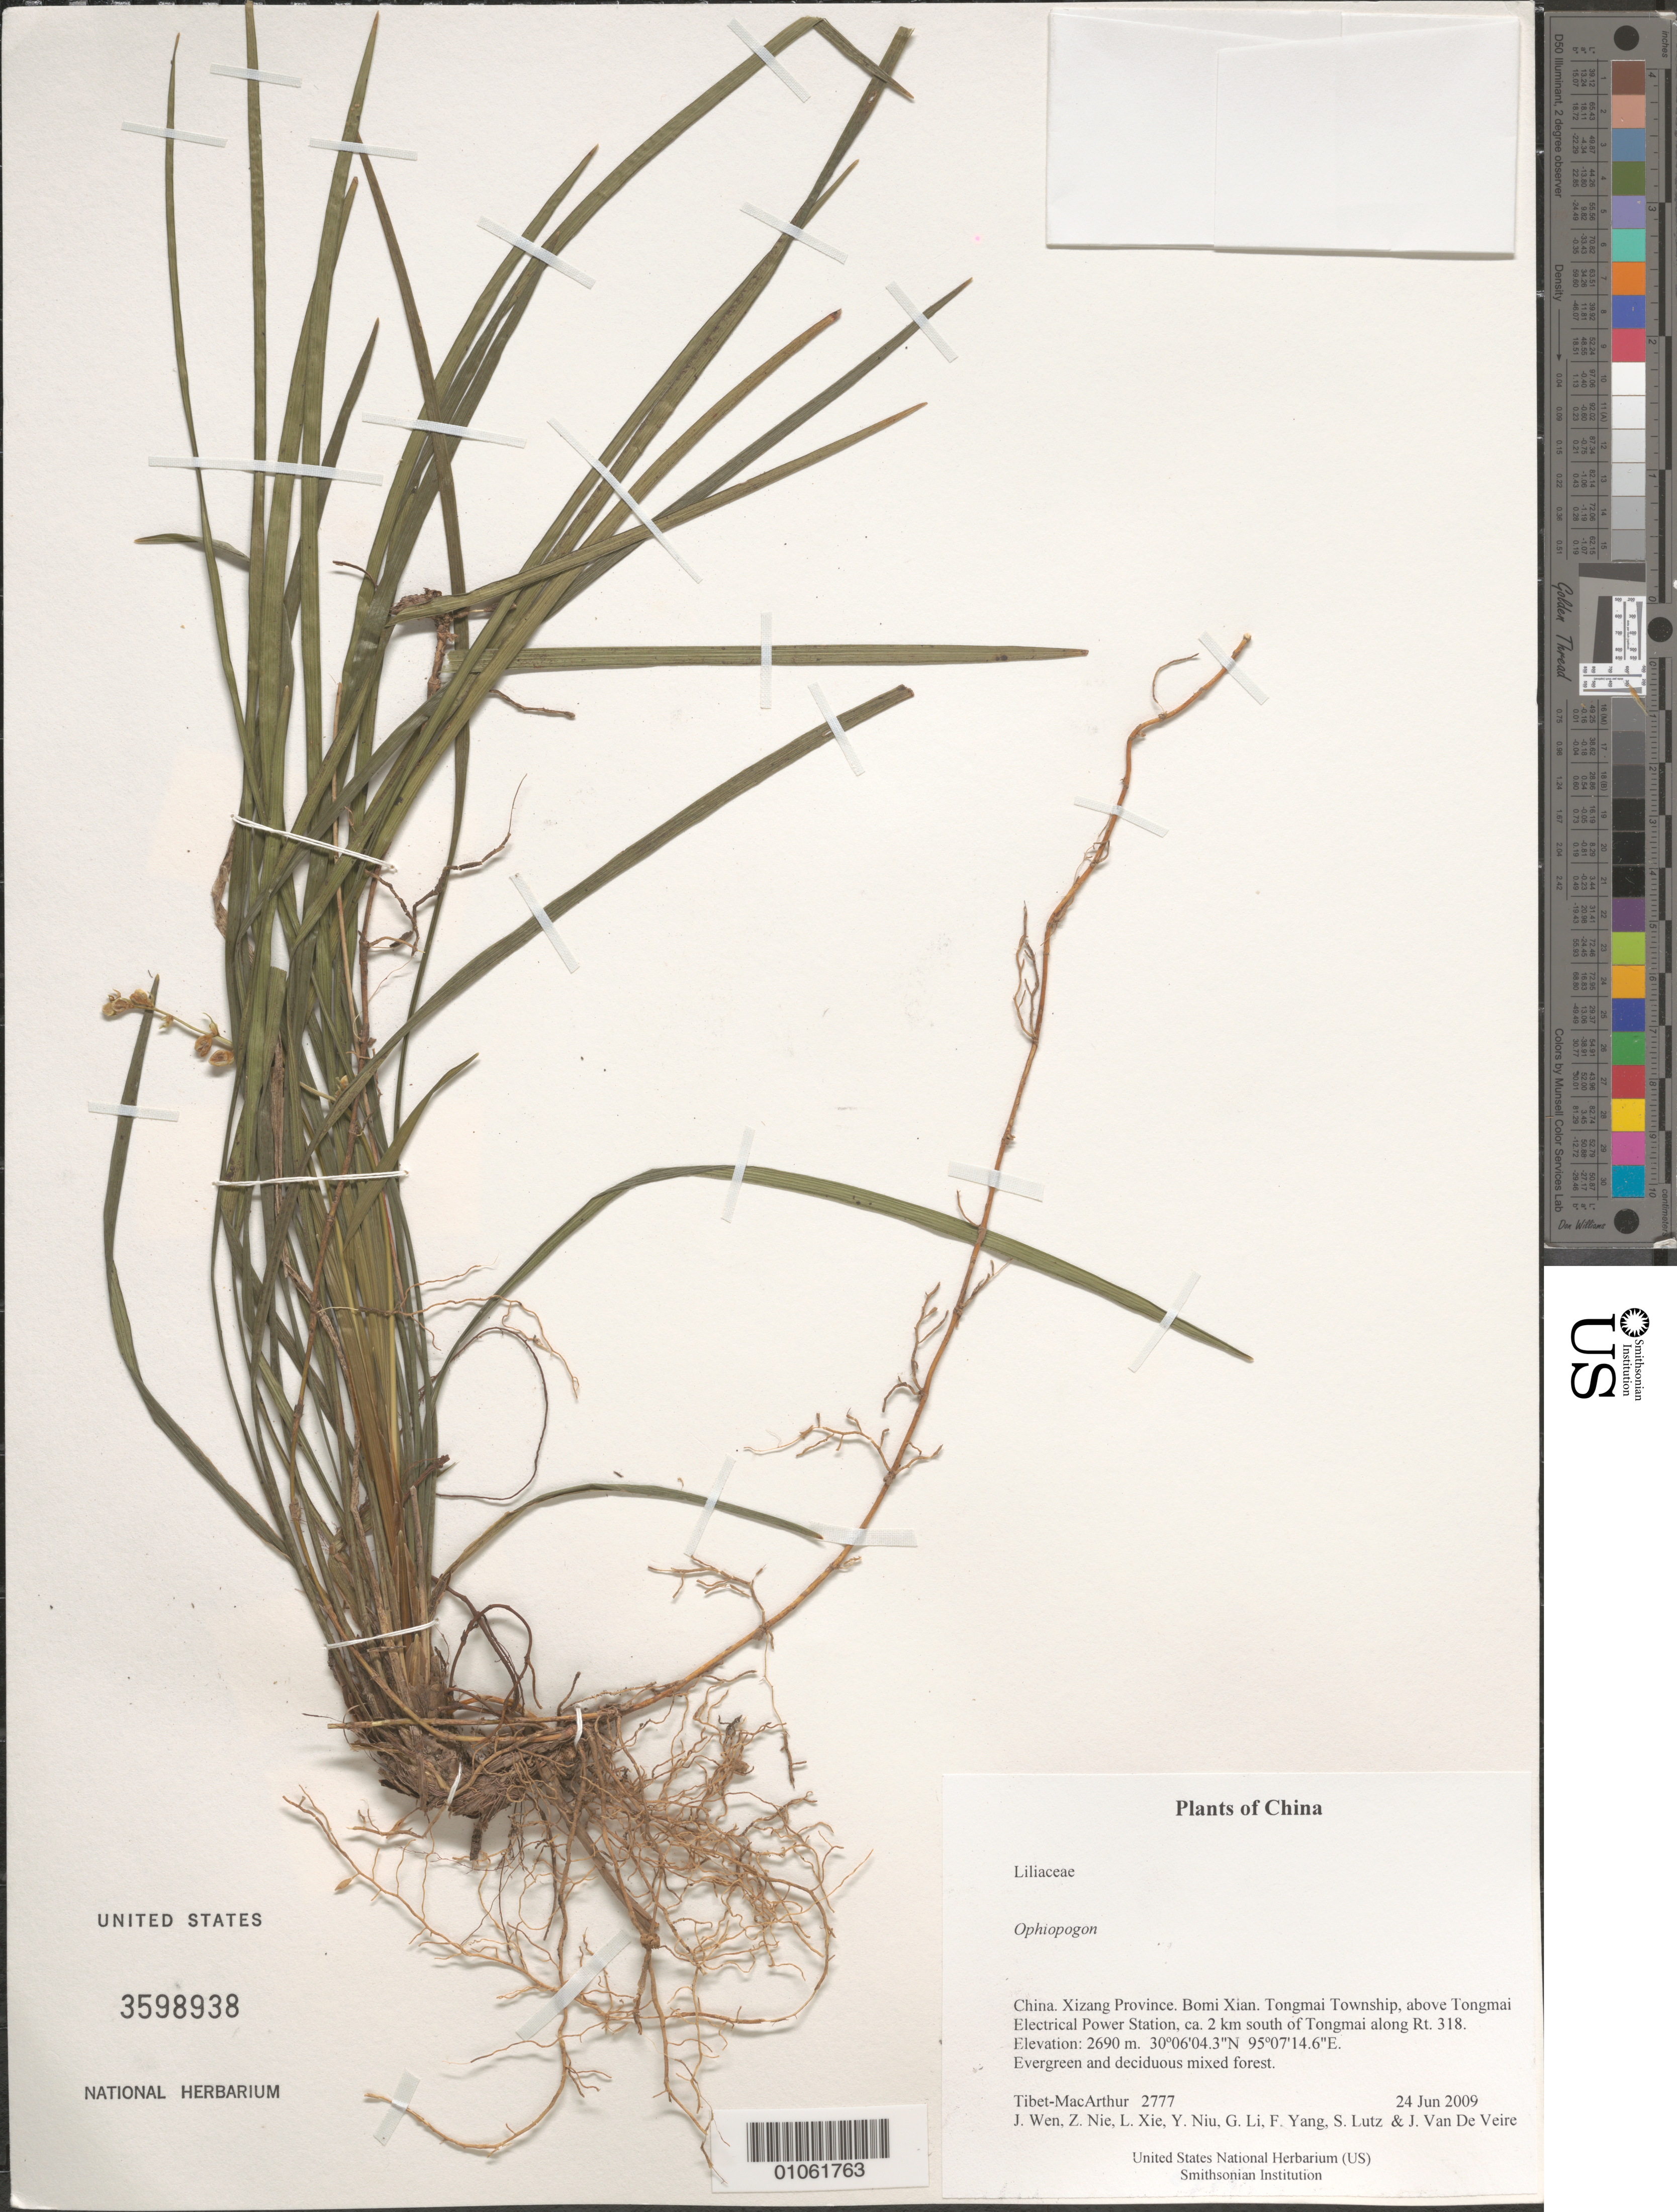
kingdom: Plantae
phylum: Tracheophyta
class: Liliopsida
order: Asparagales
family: Asparagaceae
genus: Ophiopogon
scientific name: Ophiopogon sp.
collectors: Tibet-MacArthur, J. Wen, Z. Nie, L. Xie, Y. Niu, G. Li, F. Yang, S. Lutz & J. Van De Veire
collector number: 2777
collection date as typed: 24 Jun 2009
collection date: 2009-06-24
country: China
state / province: Xizang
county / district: Bomi Xian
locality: Tongmai Township, above Tongmai Electrical Power Station, ca. 2 km south of Tongmai along Rt. 318.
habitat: Evergreen and deciduous mixed forest.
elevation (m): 2690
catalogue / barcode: US 3598938